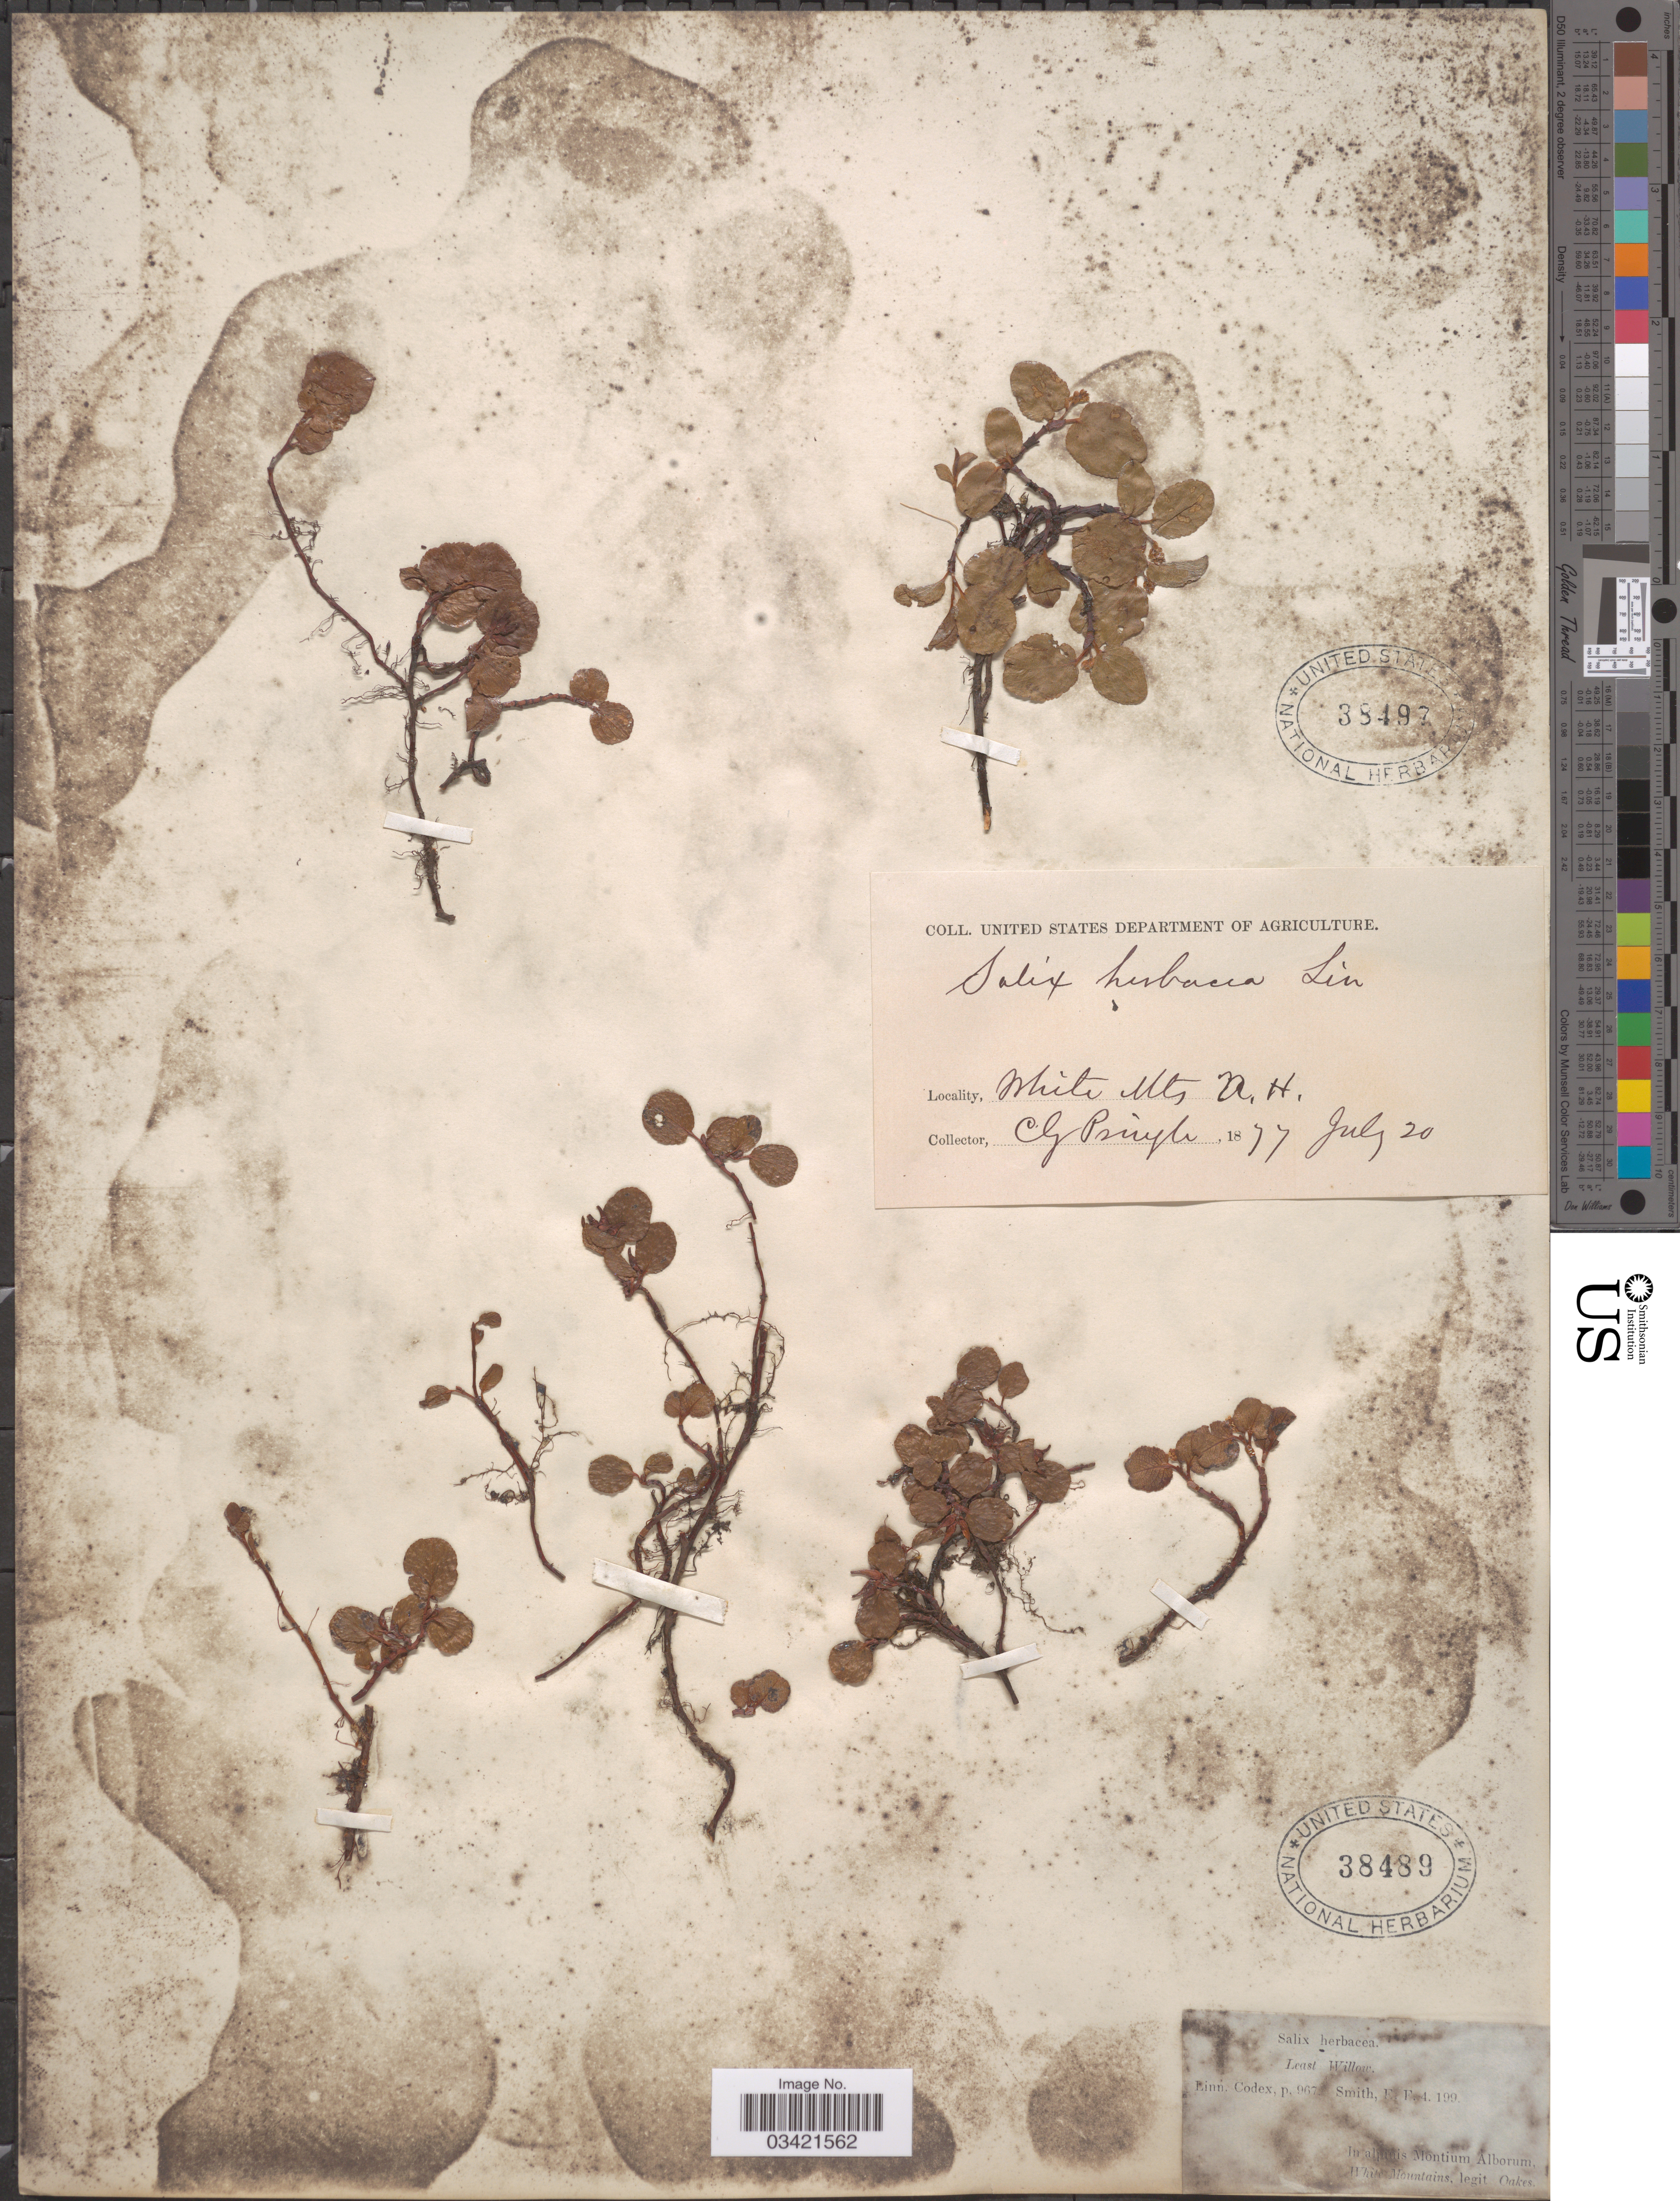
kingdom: Plantae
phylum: Tracheophyta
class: Magnoliopsida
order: Malpighiales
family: Salicaceae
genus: Salix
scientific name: Salix herbacea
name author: L.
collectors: -. Oakes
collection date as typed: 04. 199.?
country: United States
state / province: New Hampshire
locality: In alpinis Montium Alborum, White Mountains.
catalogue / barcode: US 38489-2